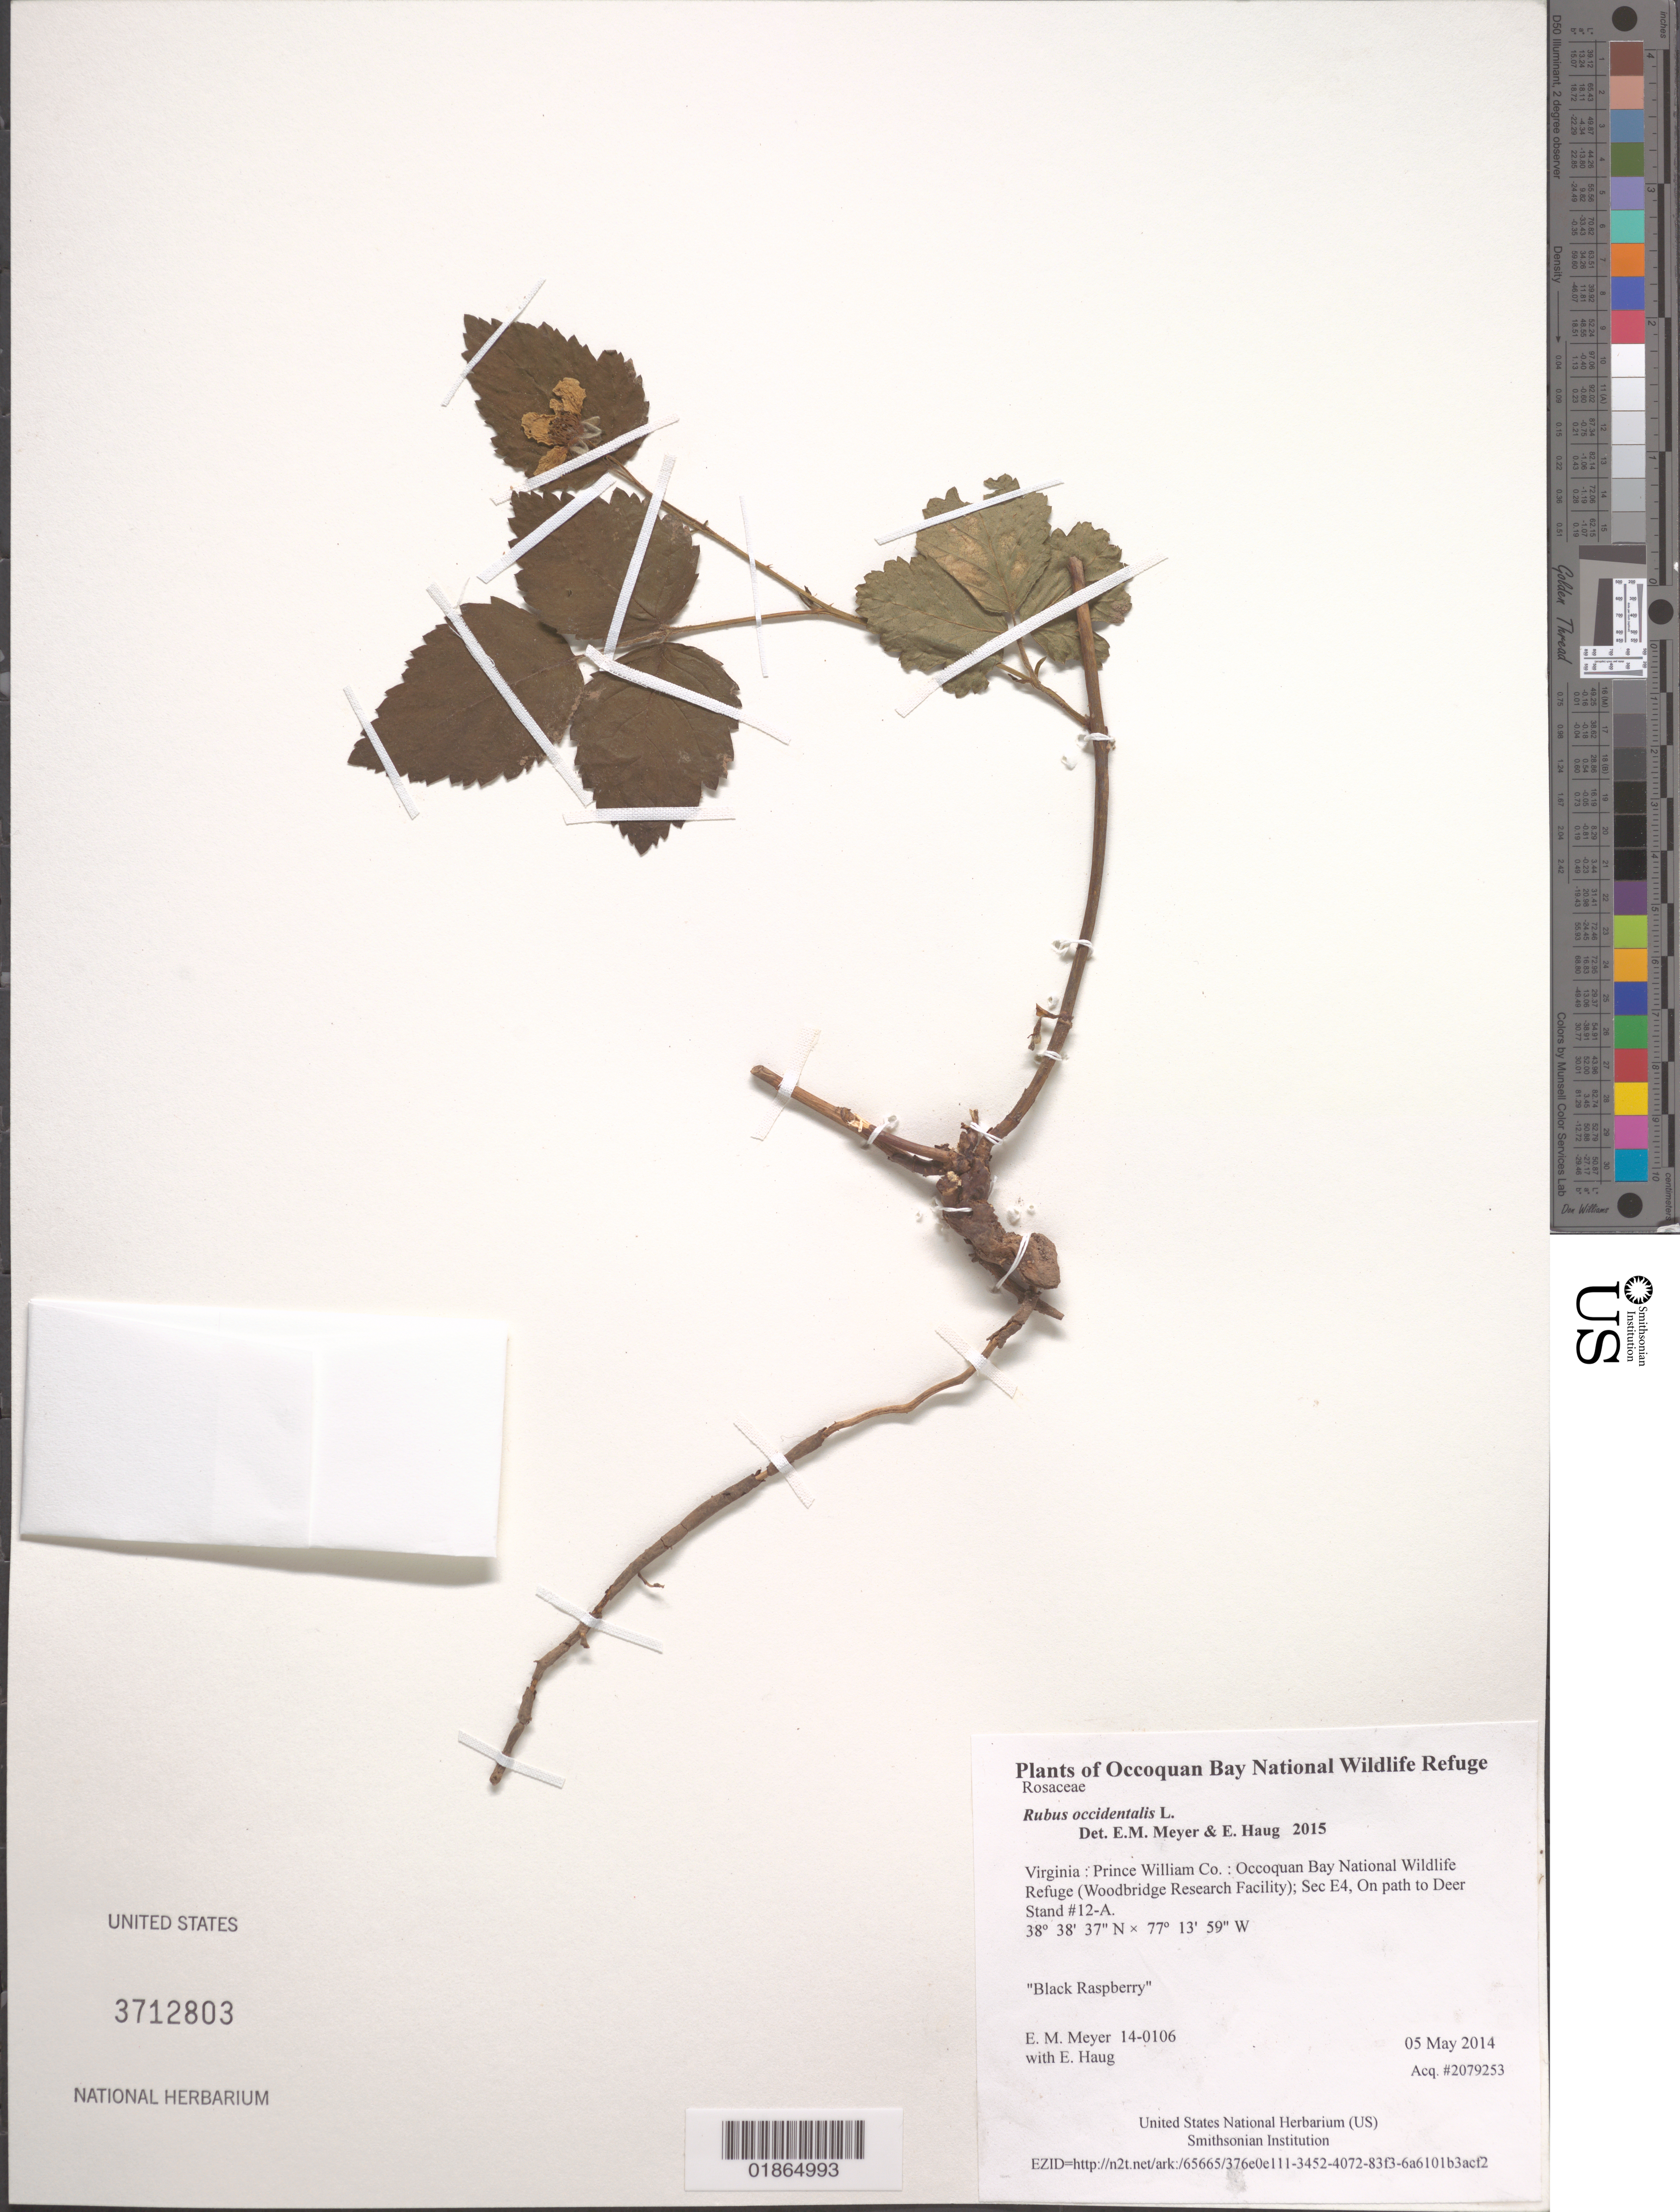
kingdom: Plantae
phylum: Tracheophyta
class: Magnoliopsida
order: Rosales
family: Rosaceae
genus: Rubus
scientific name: Rubus occidentalis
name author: L.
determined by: Meyer, E. M.; Haug, E.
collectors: E. M. Meyer & E. Haug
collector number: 14-0106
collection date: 2014-05-05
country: United States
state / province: Virginia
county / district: Prince William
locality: Occoquan Bay National Wildlife Refuge (Woodbridge Research Facility); Sec E4, On path to Deer Stand #12-A.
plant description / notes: Black Raspberry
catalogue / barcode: US 3712803